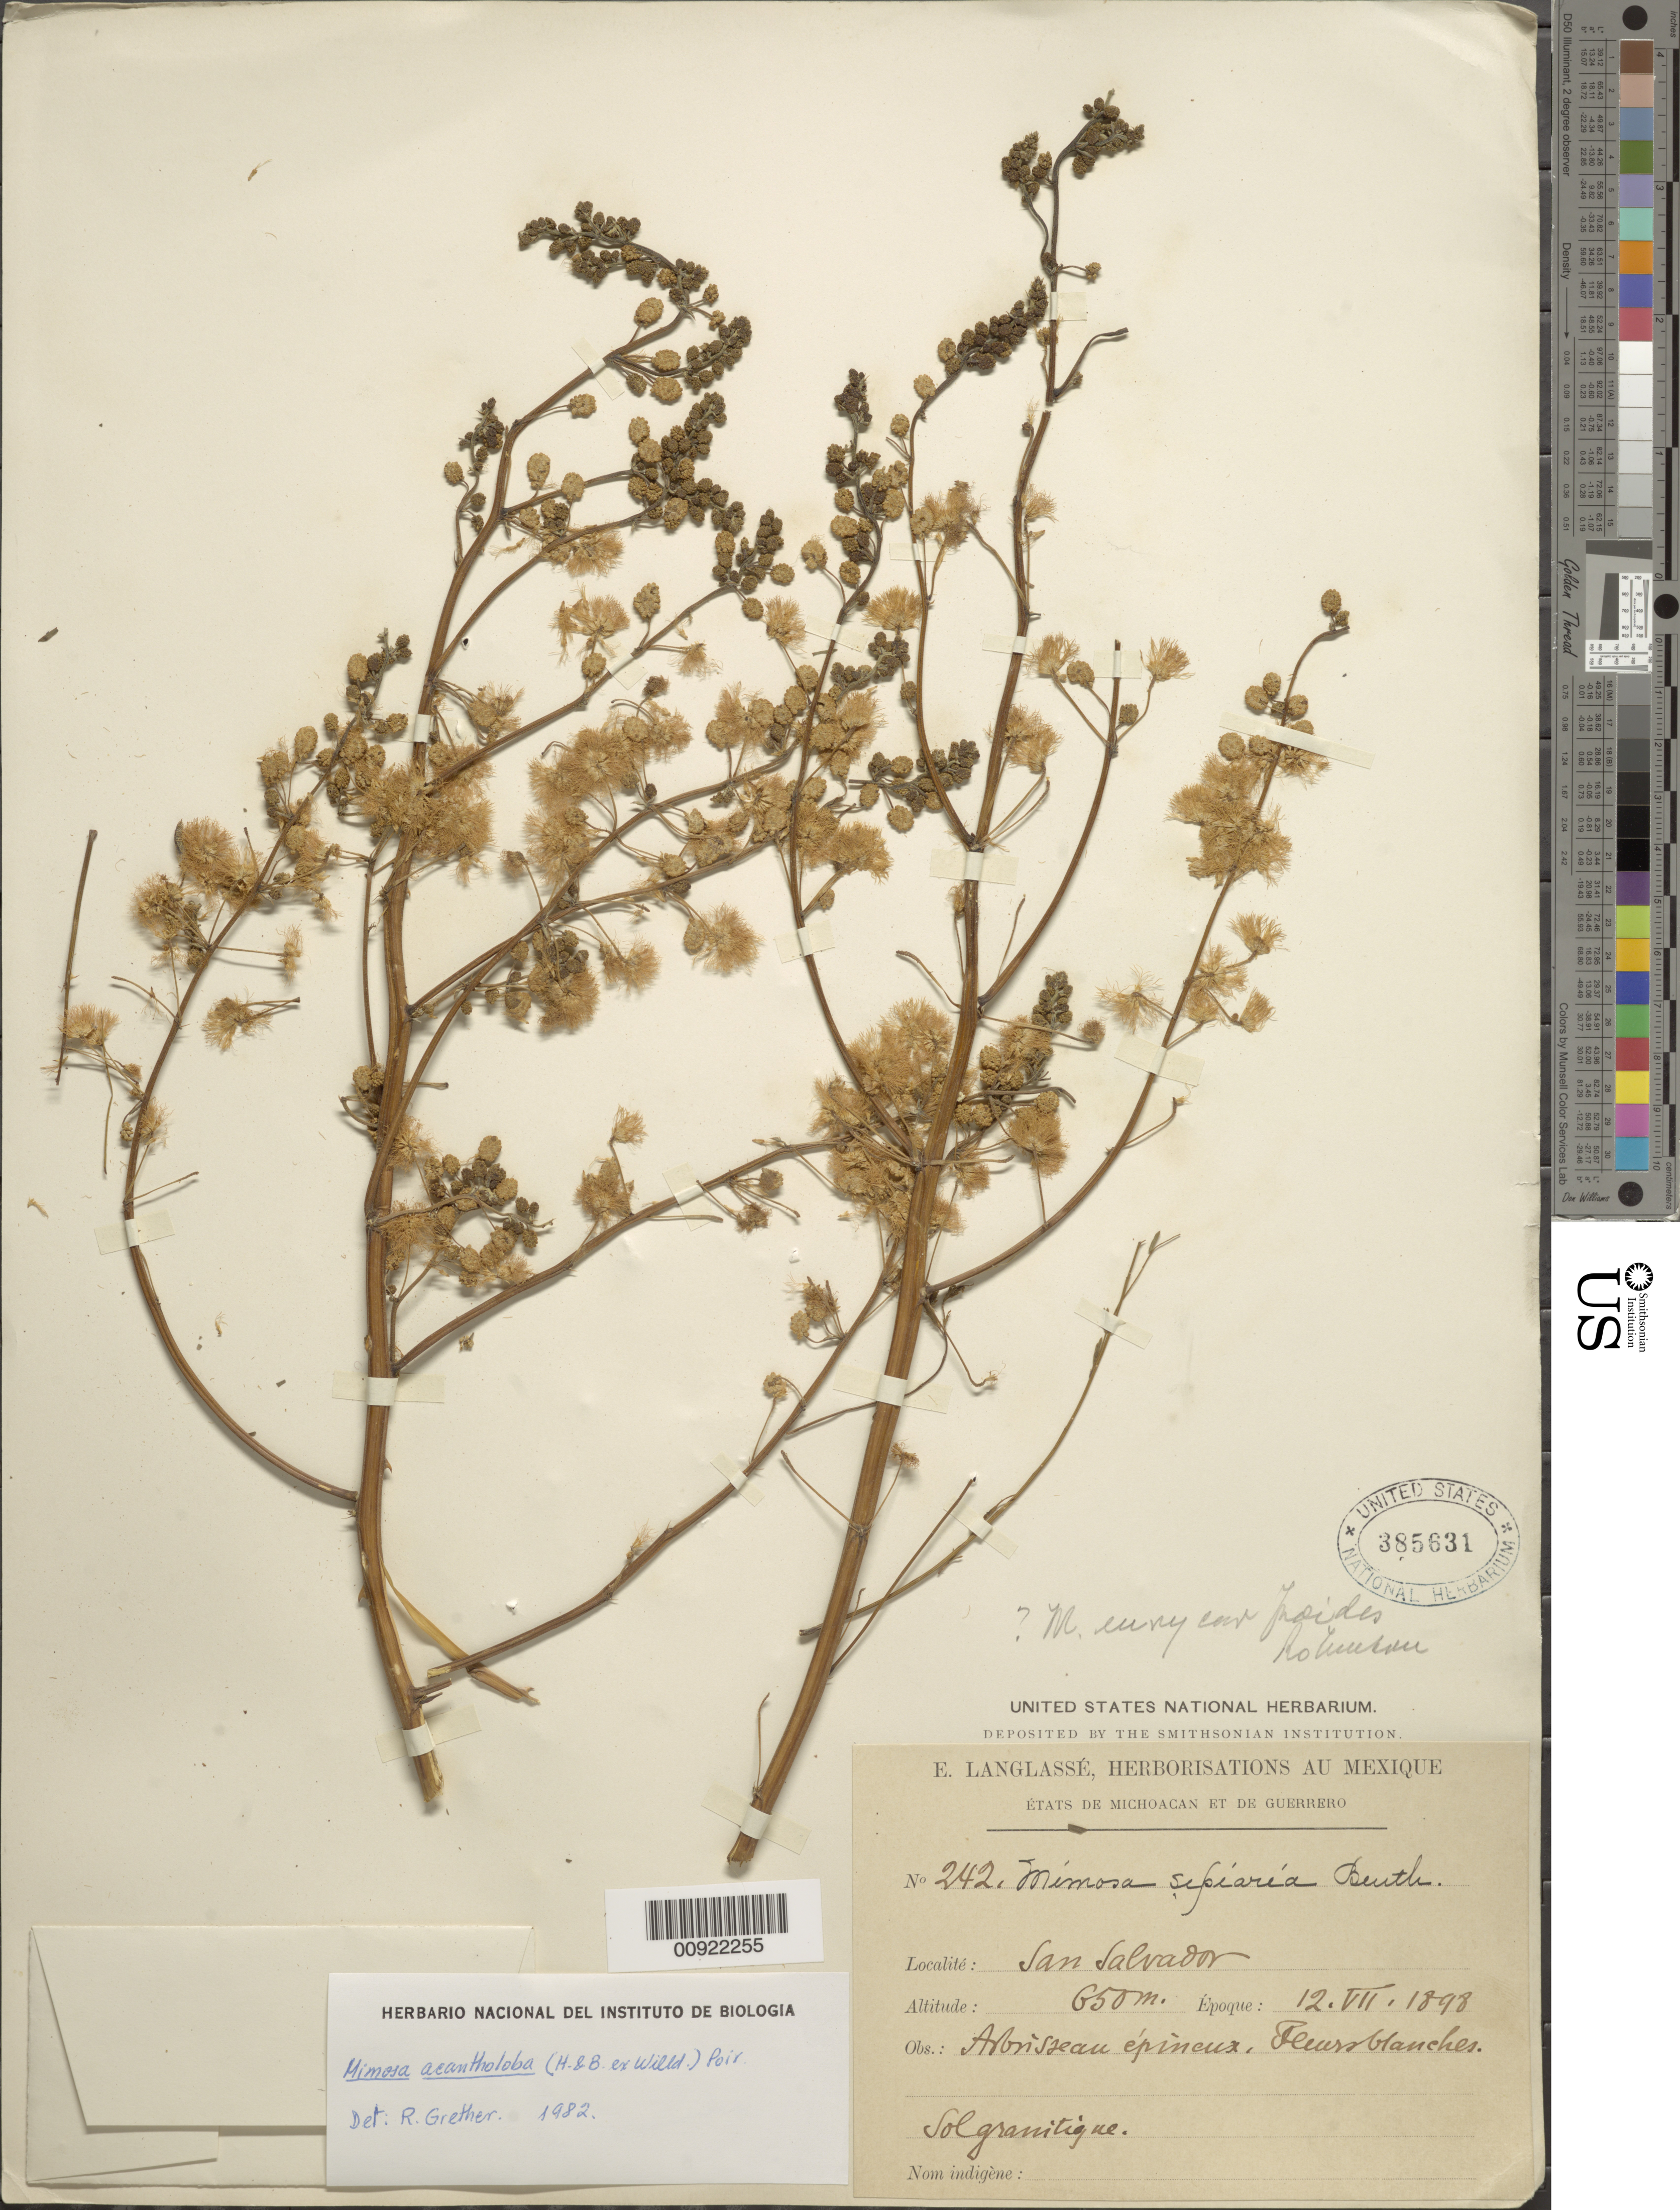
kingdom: Plantae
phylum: Tracheophyta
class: Magnoliopsida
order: Fabales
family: Fabaceae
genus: Mimosa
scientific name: Mimosa acantholoba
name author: (Willd.) Poir.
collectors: E. Langlassé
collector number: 242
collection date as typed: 12 Jul 1898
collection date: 1898-07-12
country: Mexico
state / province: Guerrero / Michoacán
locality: San Salvador. États de Michoacán et de Guerrero.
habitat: Sol granitique.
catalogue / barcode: US 385631